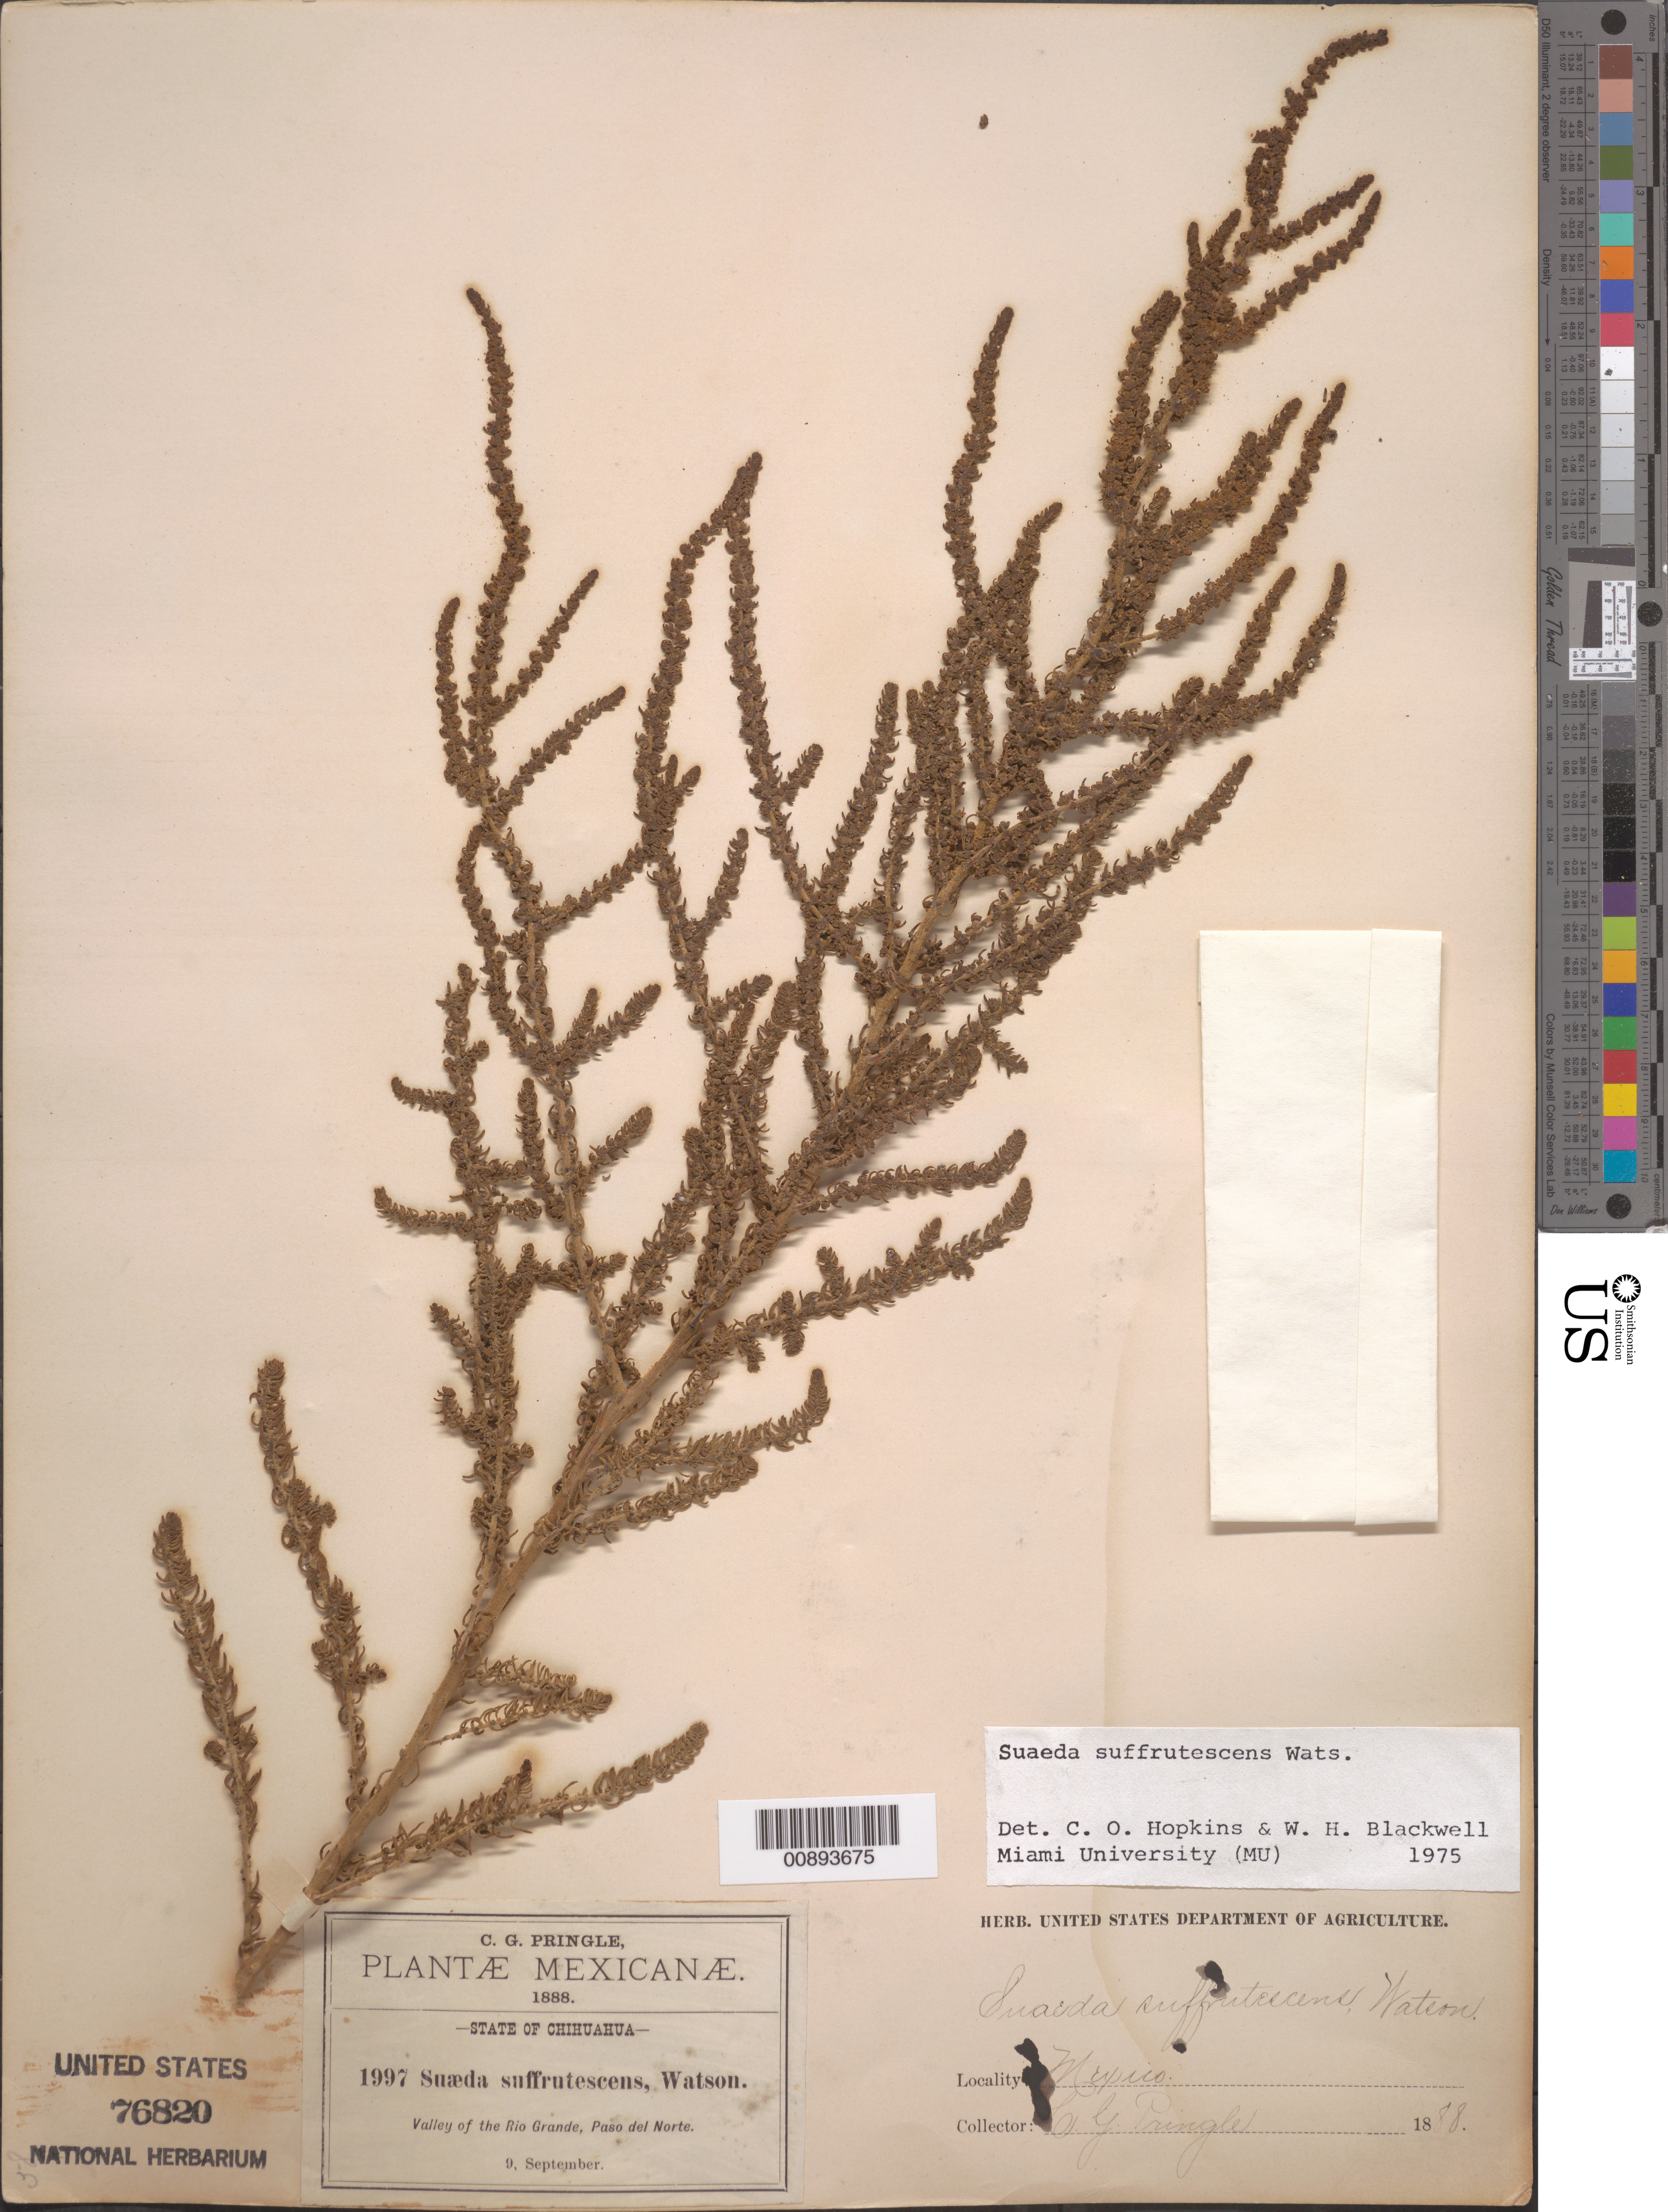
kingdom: Plantae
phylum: Tracheophyta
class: Magnoliopsida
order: Caryophyllales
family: Amaranthaceae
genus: Suaeda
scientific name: Suaeda suffrutescens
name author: S. Watson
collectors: C. G. Pringle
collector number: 1997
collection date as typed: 09 Sep 1888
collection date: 1888-09-09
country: Mexico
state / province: Chihuahua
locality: Valley of the Rio Grande, Paso del Norte, Chihuahua.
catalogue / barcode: US 76820